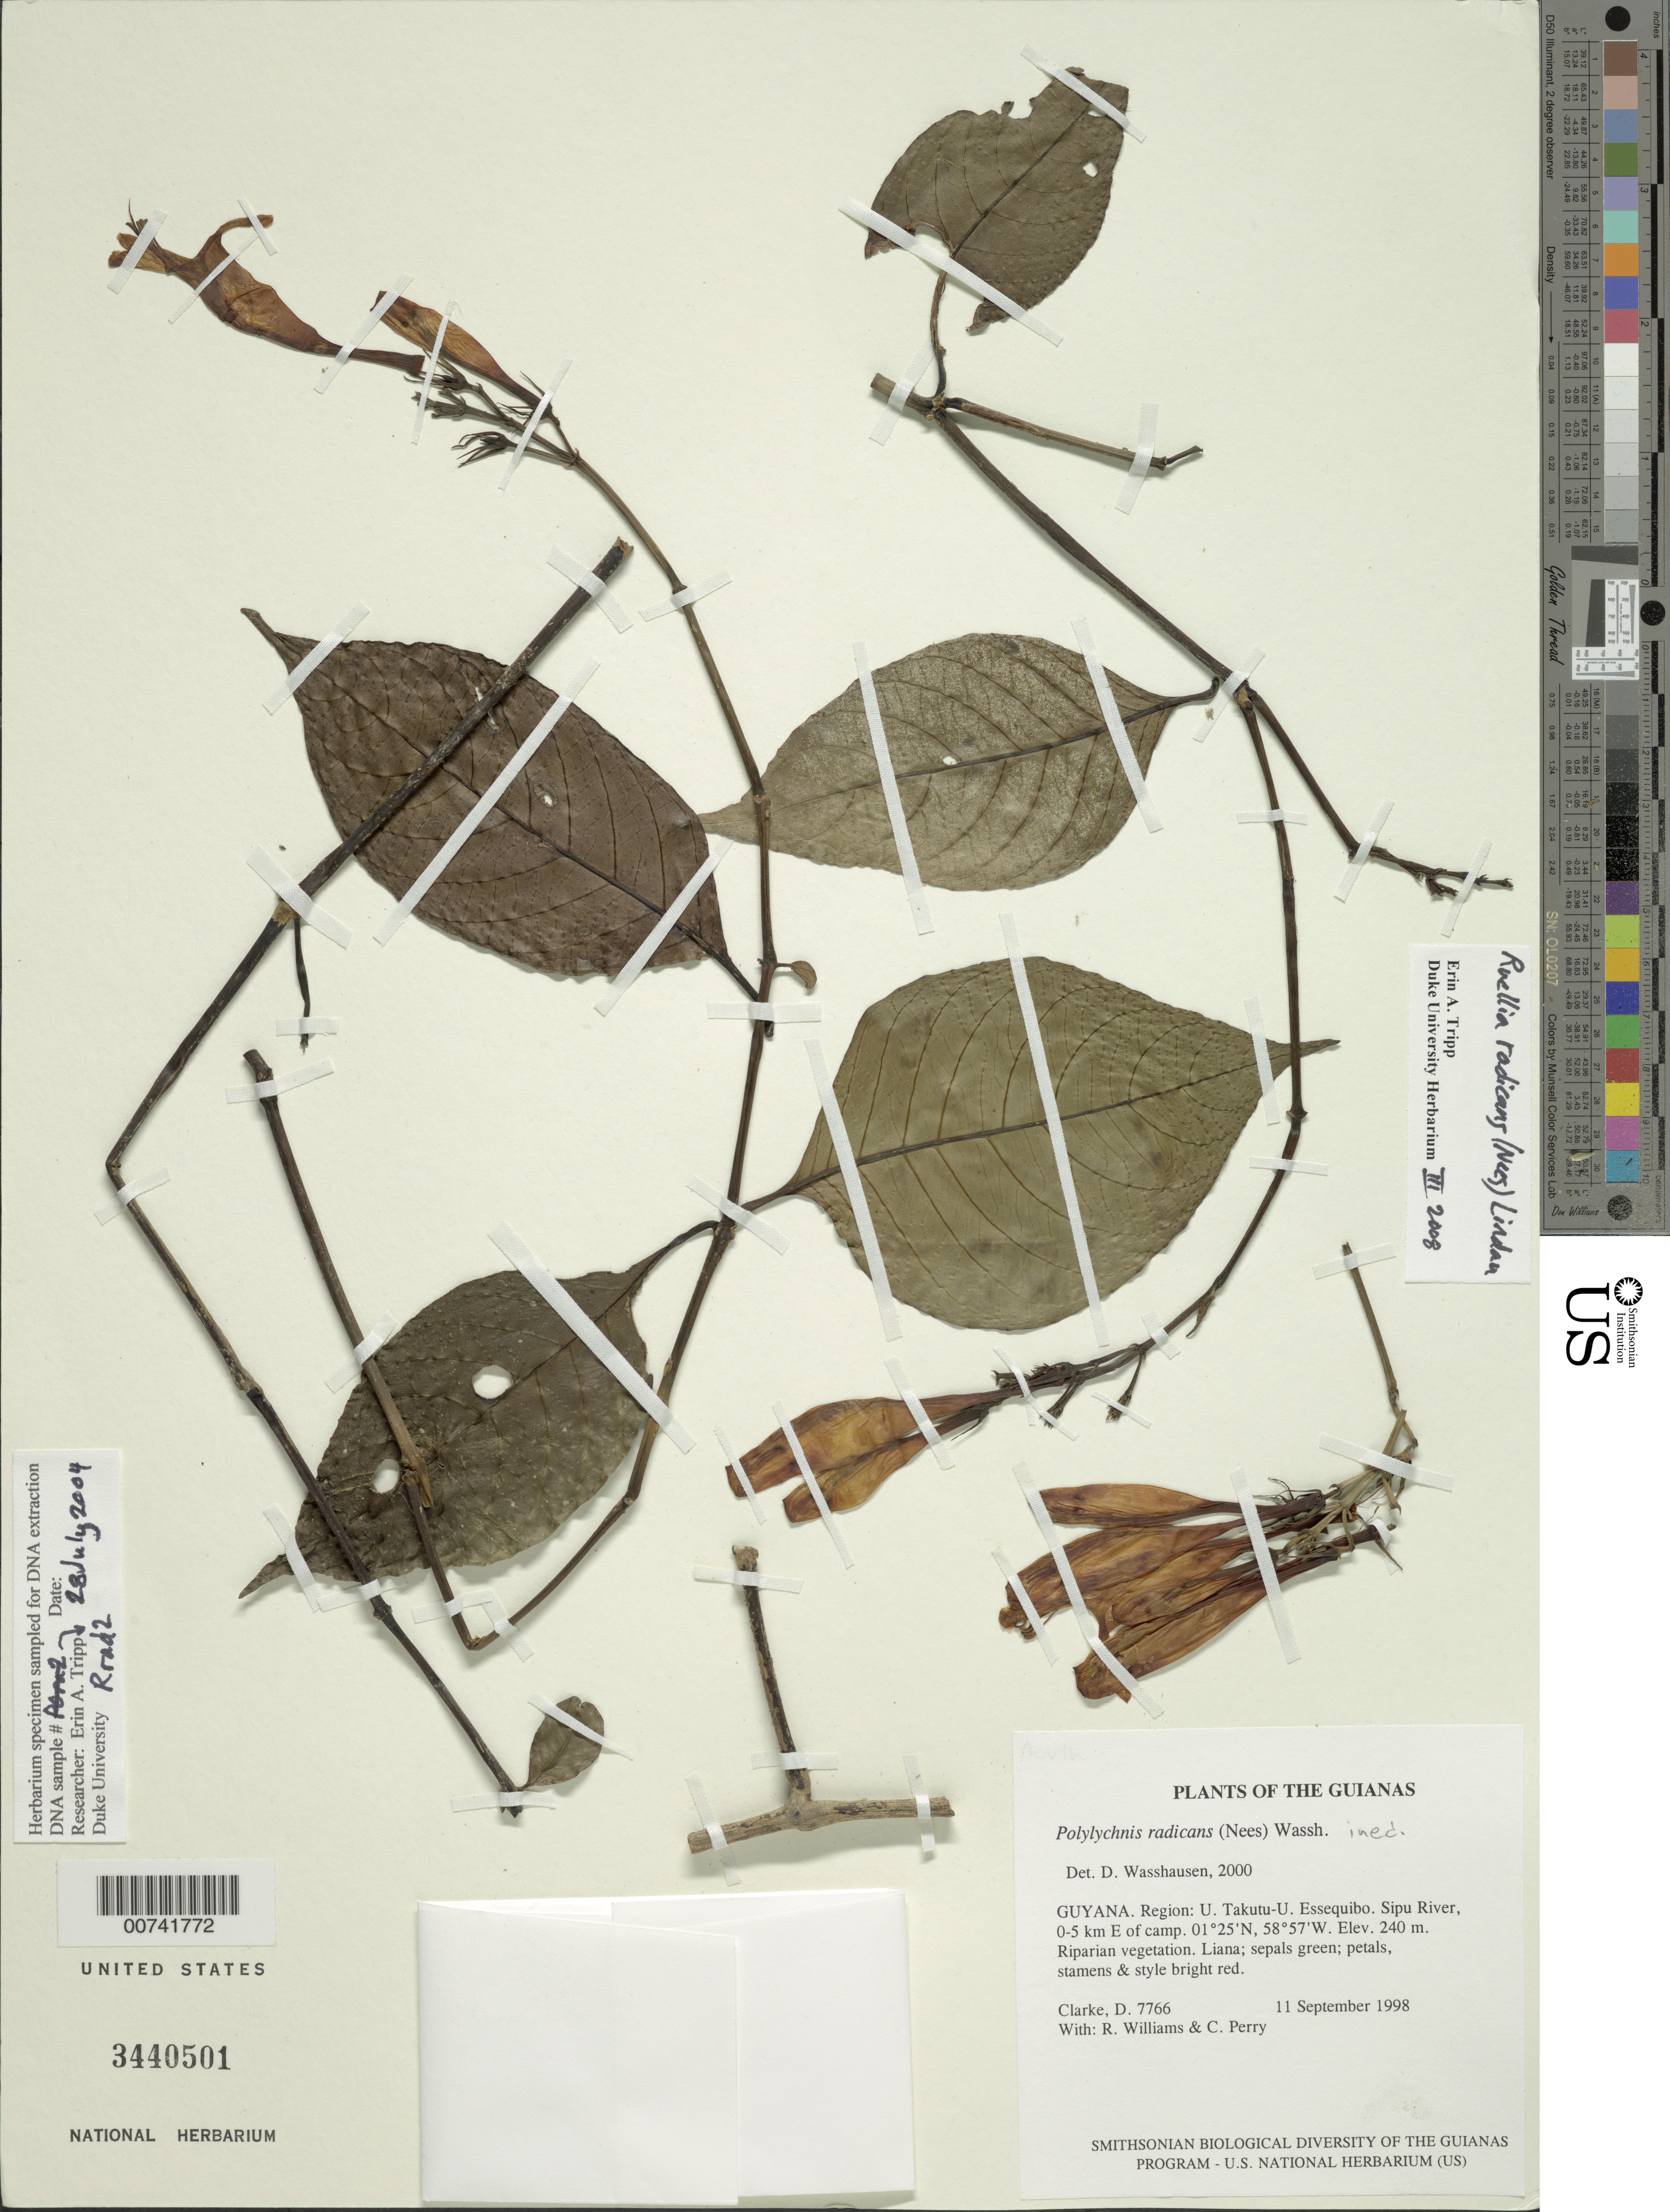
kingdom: Plantae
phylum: Tracheophyta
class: Magnoliopsida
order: Lamiales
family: Acanthaceae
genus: Polylychnis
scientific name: Polylychnis radicans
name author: (Nees) Wassh.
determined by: Wasshausen, Dieter C., (BOT), Smithsonian Institution - National Museum of Natural History (UNITED STATES)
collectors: H. D. Clarke, R. Williams & C. Perry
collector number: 7766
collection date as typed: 11 September 1998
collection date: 1998-09-11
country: Guyana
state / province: U. Takutu-U. Essequibo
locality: Sipu River, 0-5 km E of camp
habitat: Riparian vegetation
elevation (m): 240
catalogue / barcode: US 3440501